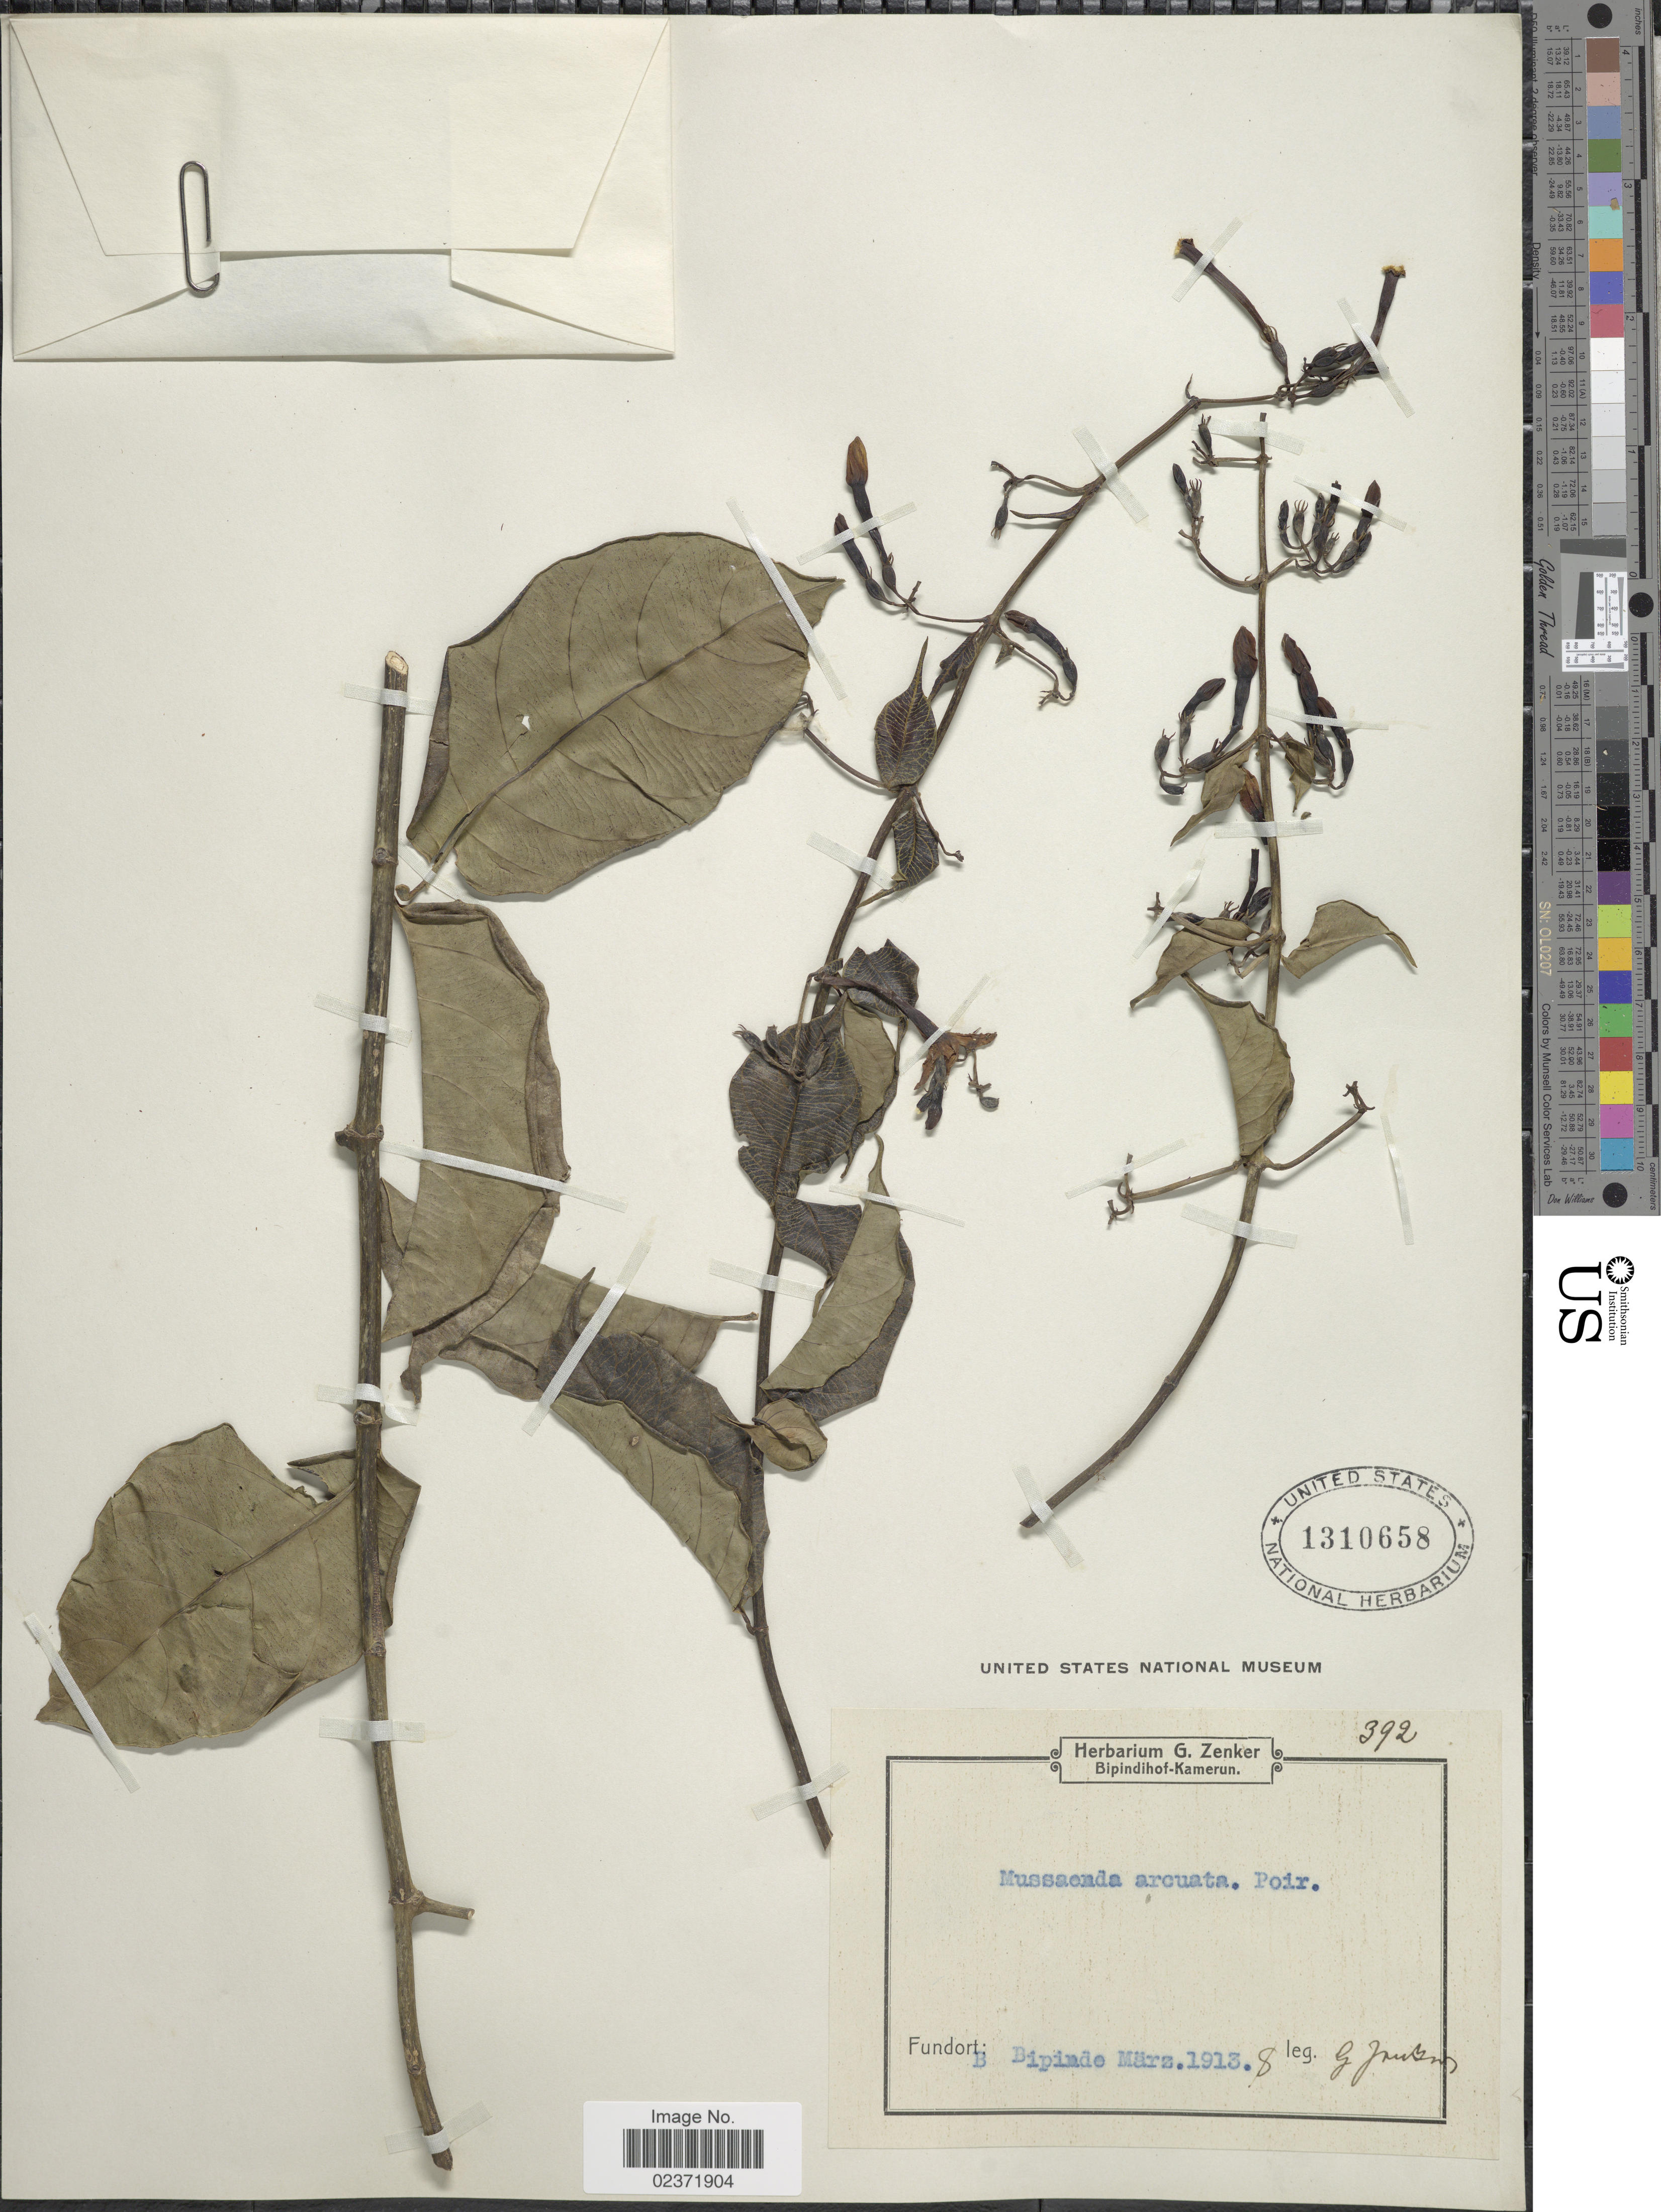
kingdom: Plantae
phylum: Tracheophyta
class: Magnoliopsida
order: Gentianales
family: Rubiaceae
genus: Mussaenda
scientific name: Mussaenda arcuata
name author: Poir.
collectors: G. A. Zenker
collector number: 392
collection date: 1913-03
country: Cameroon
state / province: Sud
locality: Fundort: B Bipinde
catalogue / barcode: US 1310658